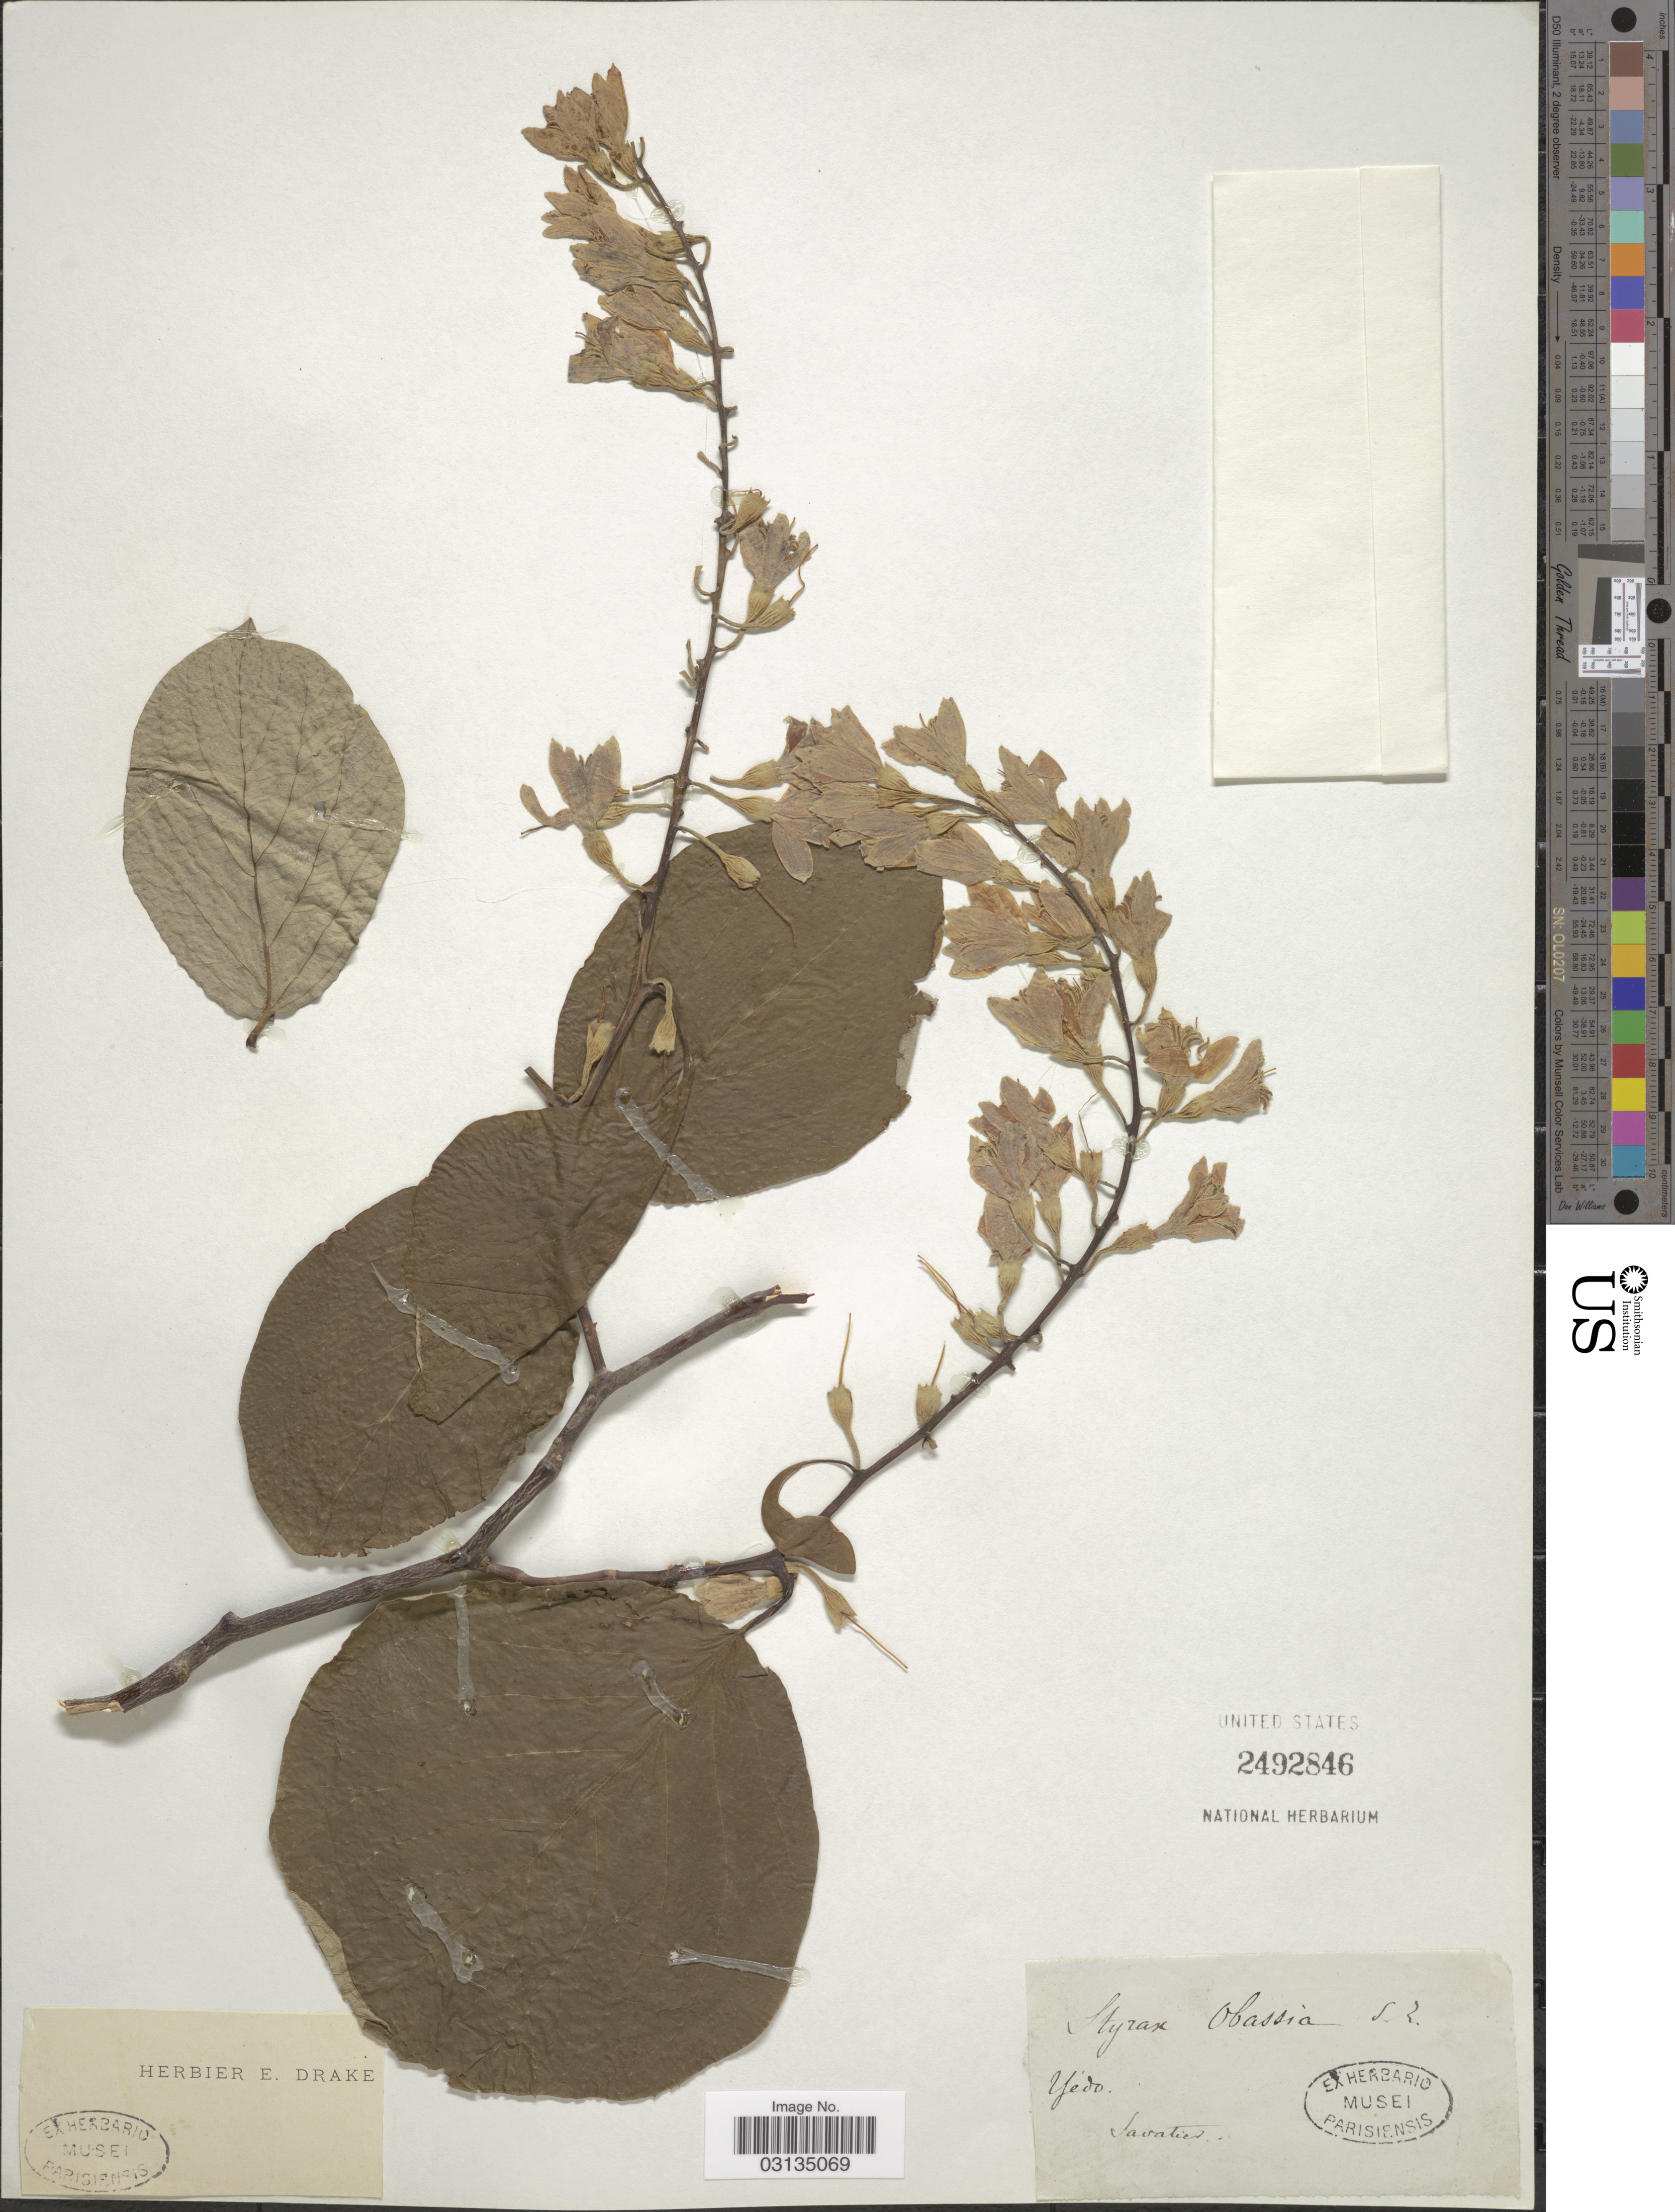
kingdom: Plantae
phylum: Tracheophyta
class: Magnoliopsida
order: Ericales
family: Styracaceae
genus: Styrax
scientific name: Styrax obassia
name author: Siebold & Zucc.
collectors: Savatier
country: Japan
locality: Yedo.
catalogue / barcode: US 2492846